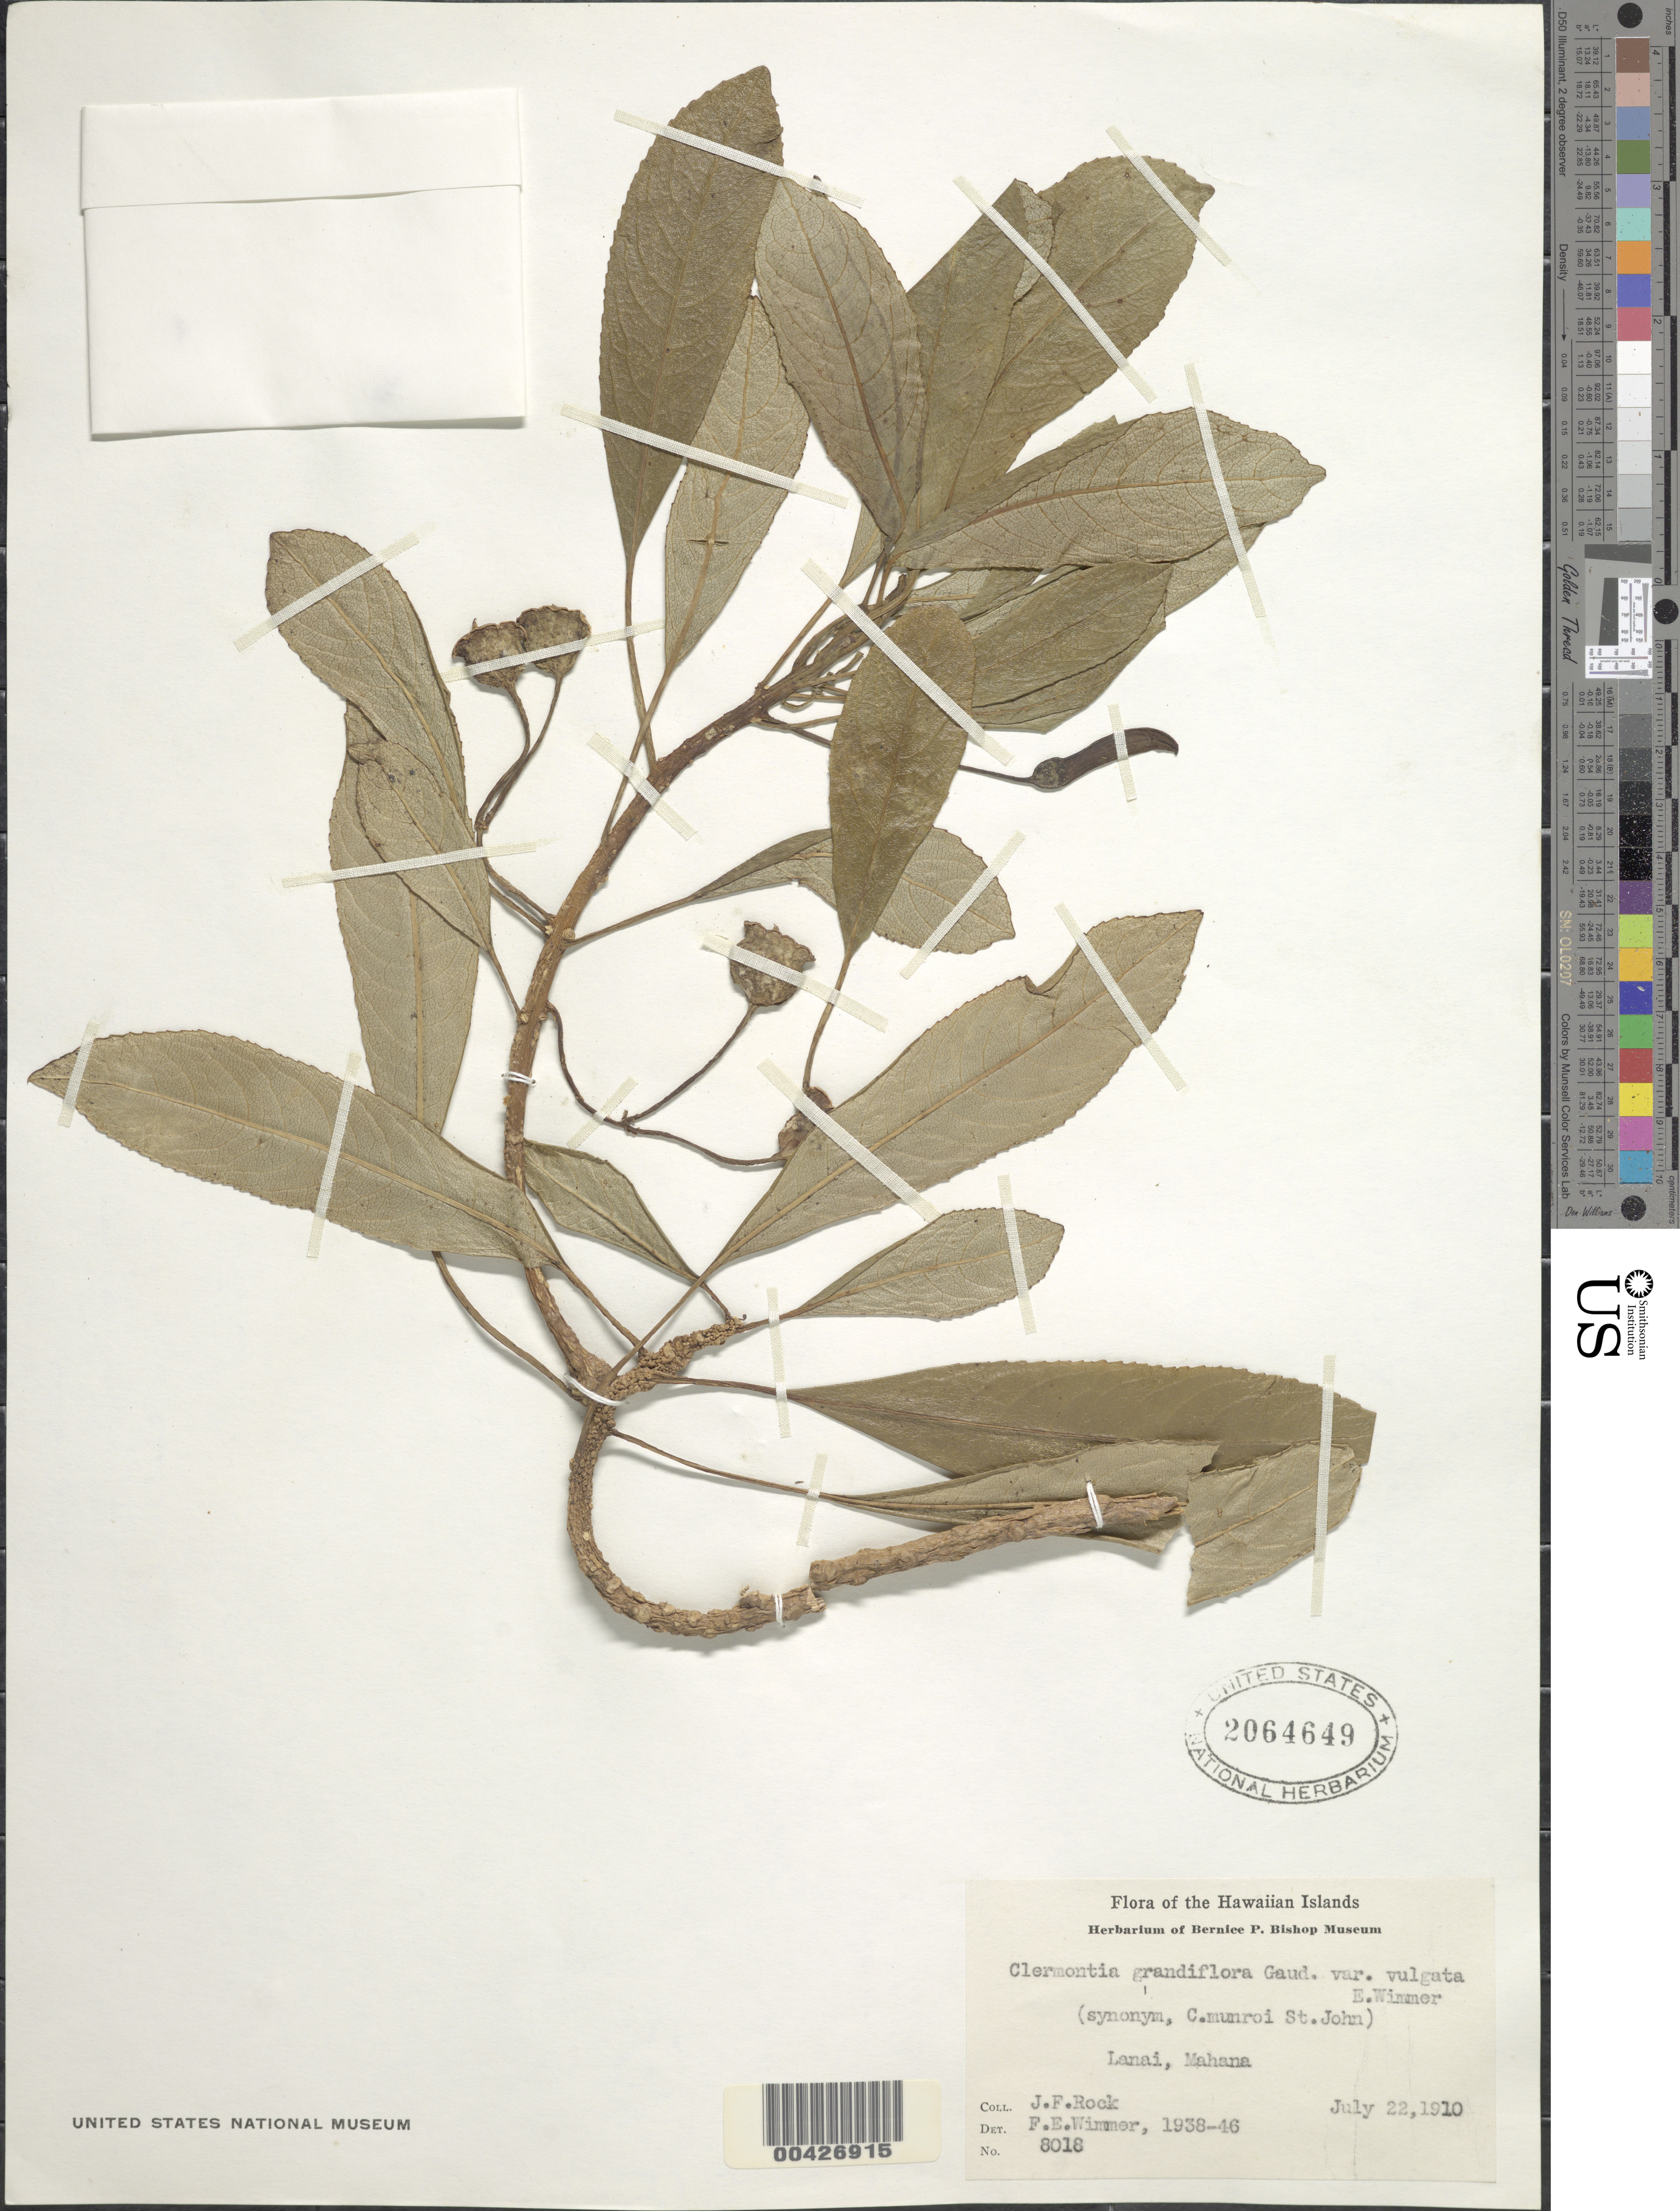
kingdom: Plantae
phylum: Tracheophyta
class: Magnoliopsida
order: Asterales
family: Campanulaceae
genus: Clermontia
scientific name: Clermontia grandiflora subsp. munroi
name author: Gaudich.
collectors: J. F. Rock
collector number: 8018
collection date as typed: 22 Jul 1910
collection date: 1910-07-22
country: United States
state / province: Hawaii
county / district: Maui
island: Lana'i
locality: Mahana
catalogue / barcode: US 2064649